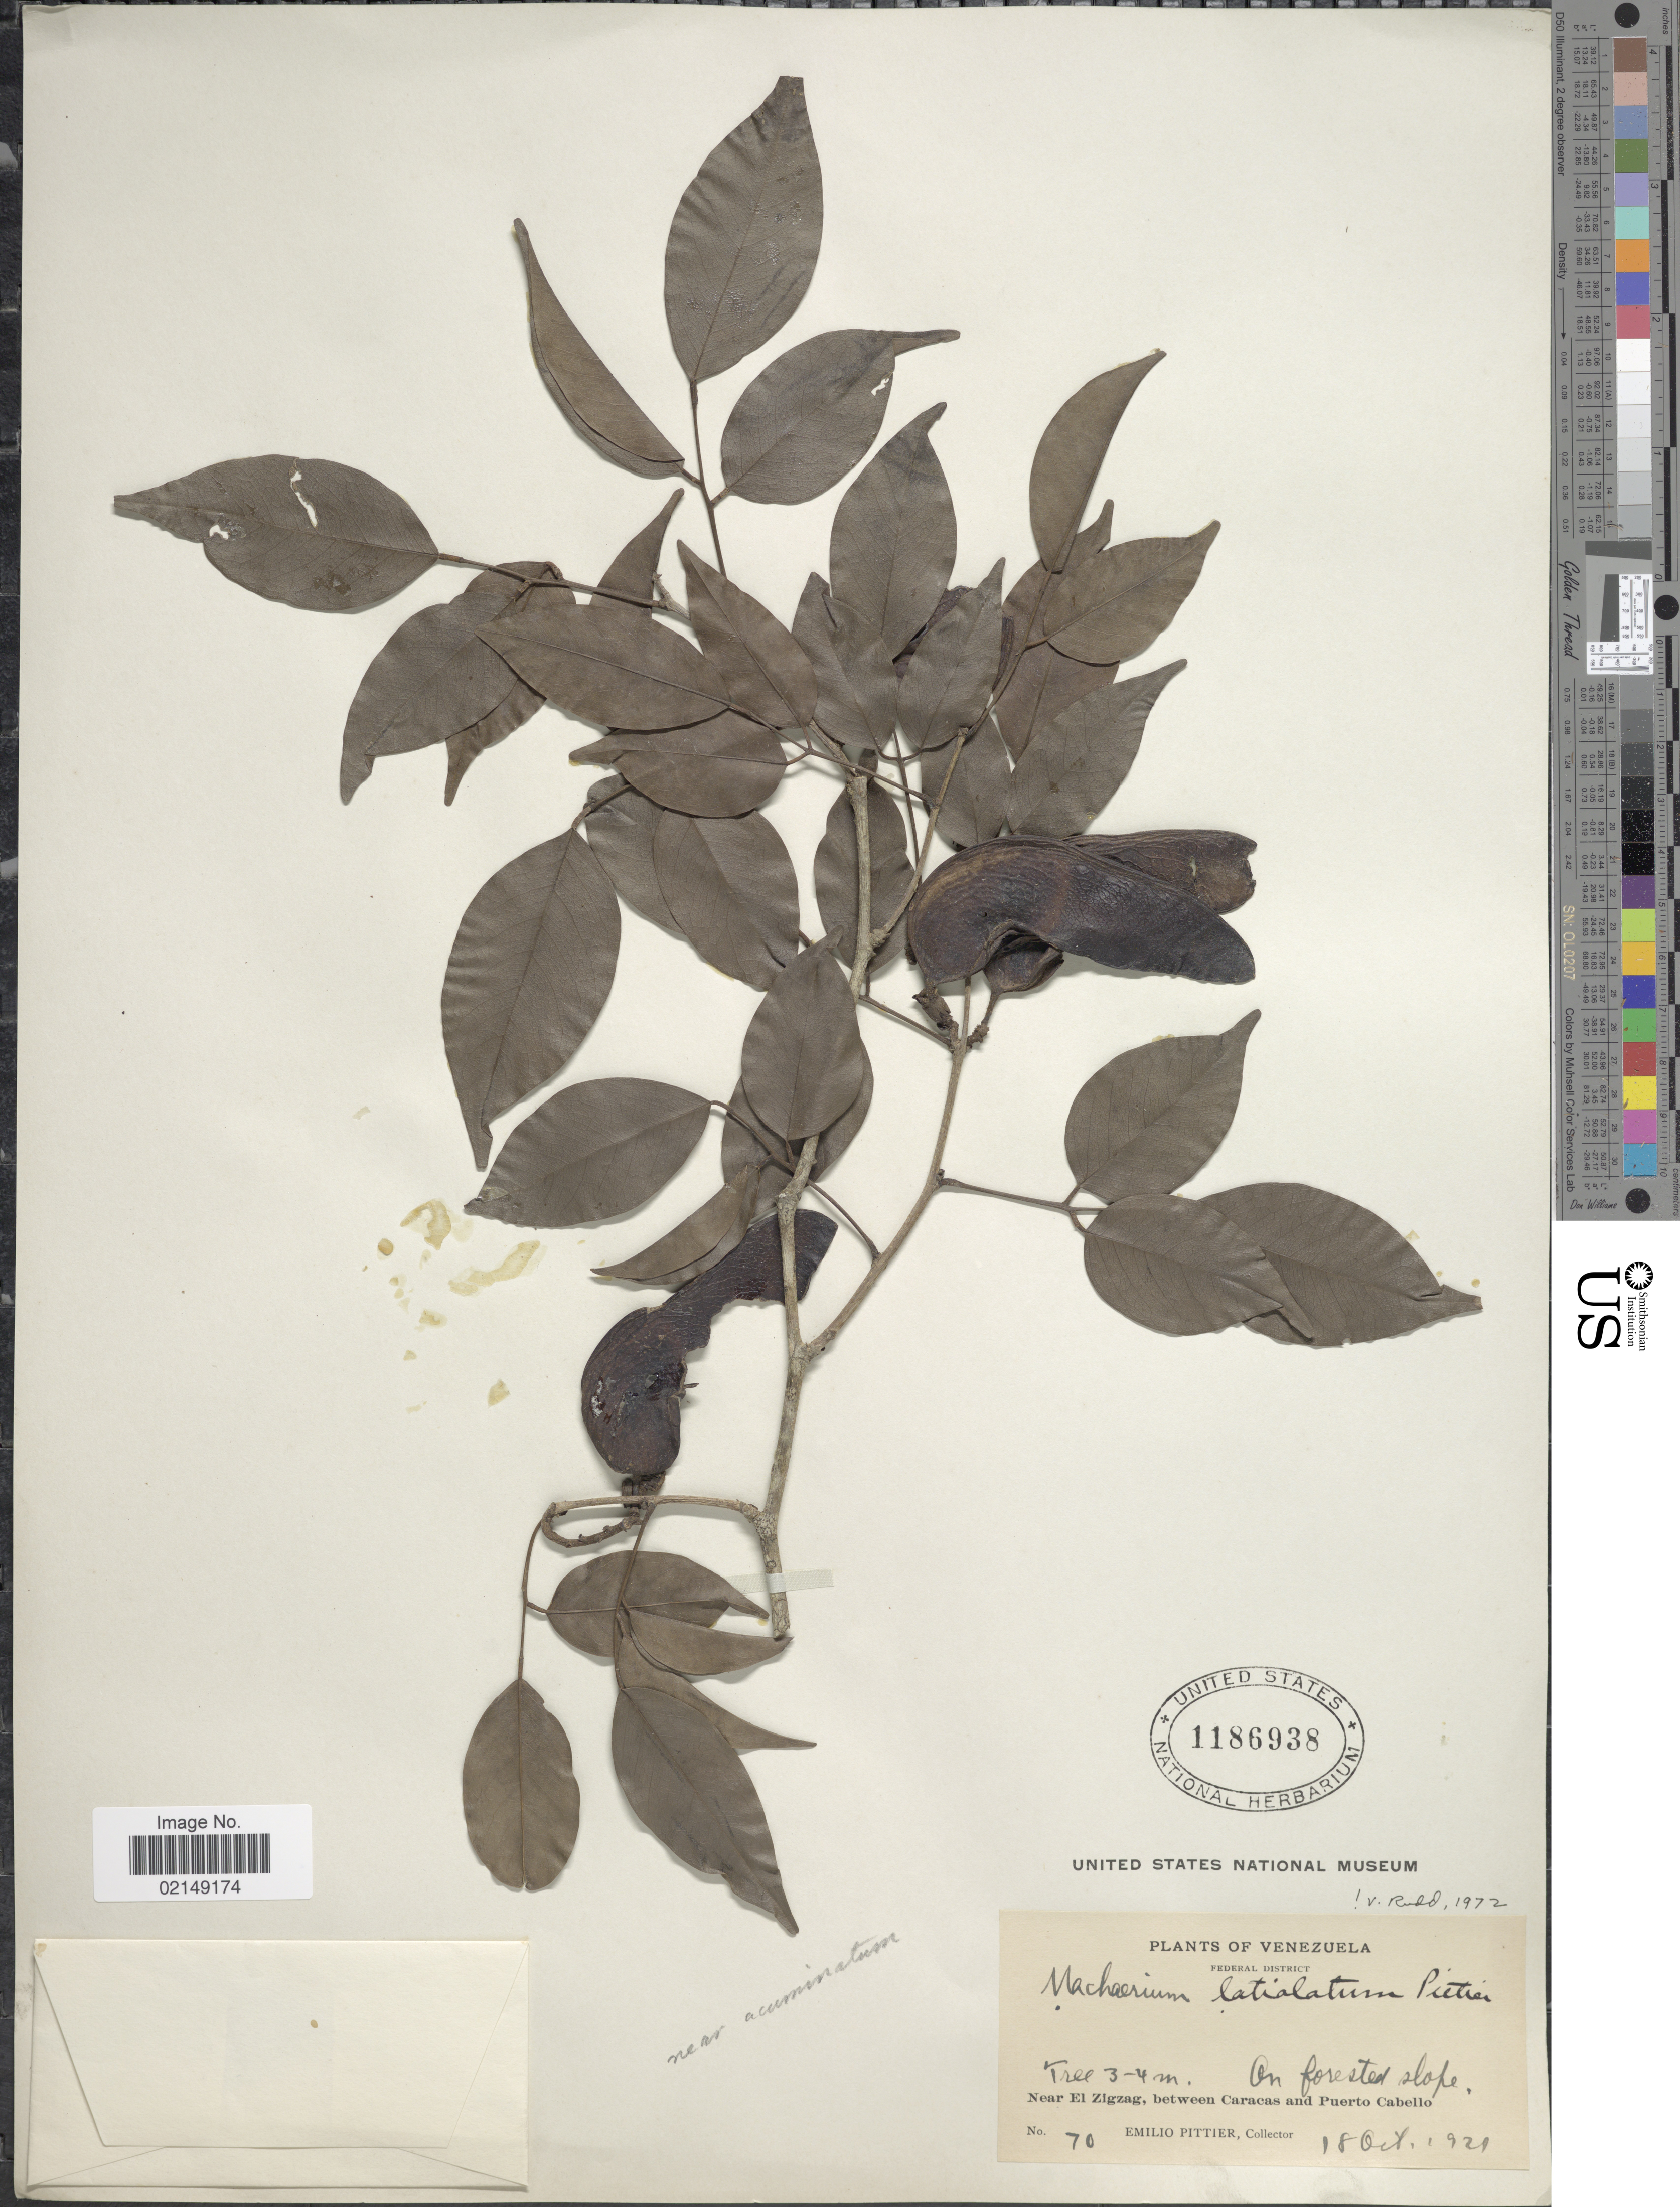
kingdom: Plantae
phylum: Tracheophyta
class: Magnoliopsida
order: Fabales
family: Fabaceae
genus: Machaerium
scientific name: Machaerium latialatum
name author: Pittier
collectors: E. Pittier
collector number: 70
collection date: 1921-10-18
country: Venezuela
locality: Federal District, Near El Zigzag, between Caracas and Puerto Cabello, on forested slope.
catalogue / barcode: US 1186938